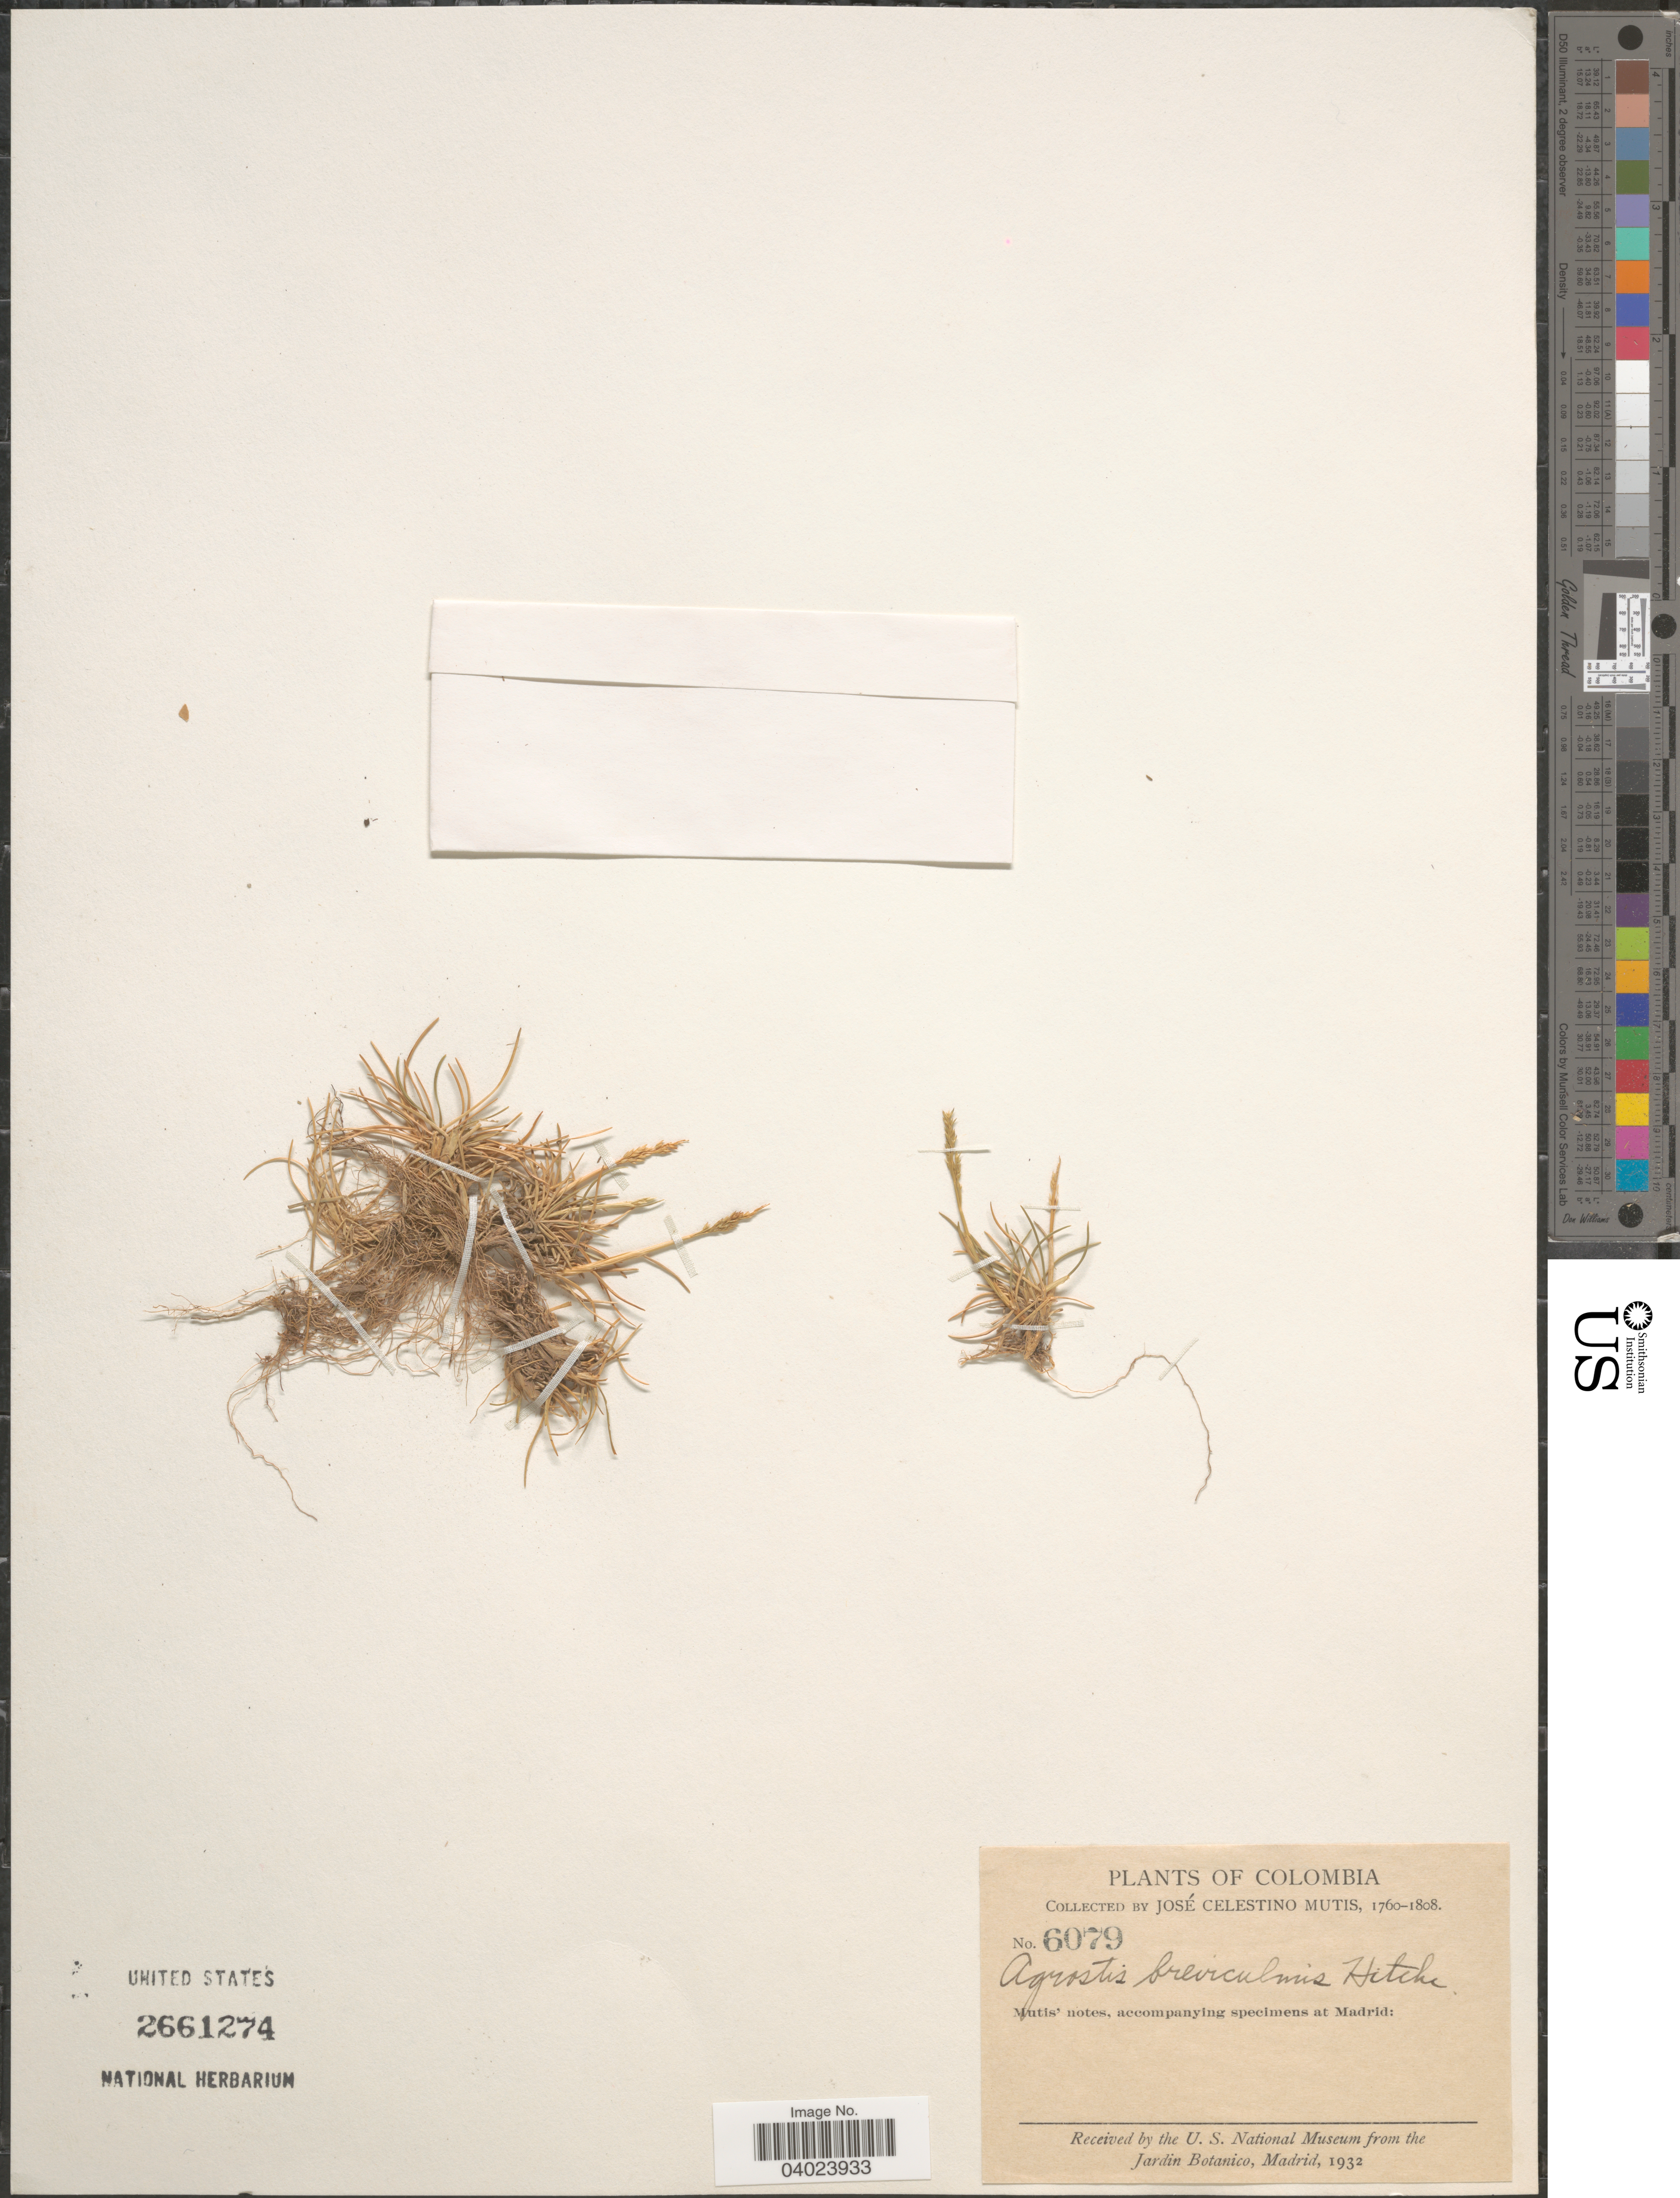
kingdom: Plantae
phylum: Tracheophyta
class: Liliopsida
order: Poales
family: Poaceae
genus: Agrostis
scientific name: Agrostis breviculmis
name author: Hitchc.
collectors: J. C. B. Mutis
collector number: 6079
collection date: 1760/1808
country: Colombia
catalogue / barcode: US 2661274